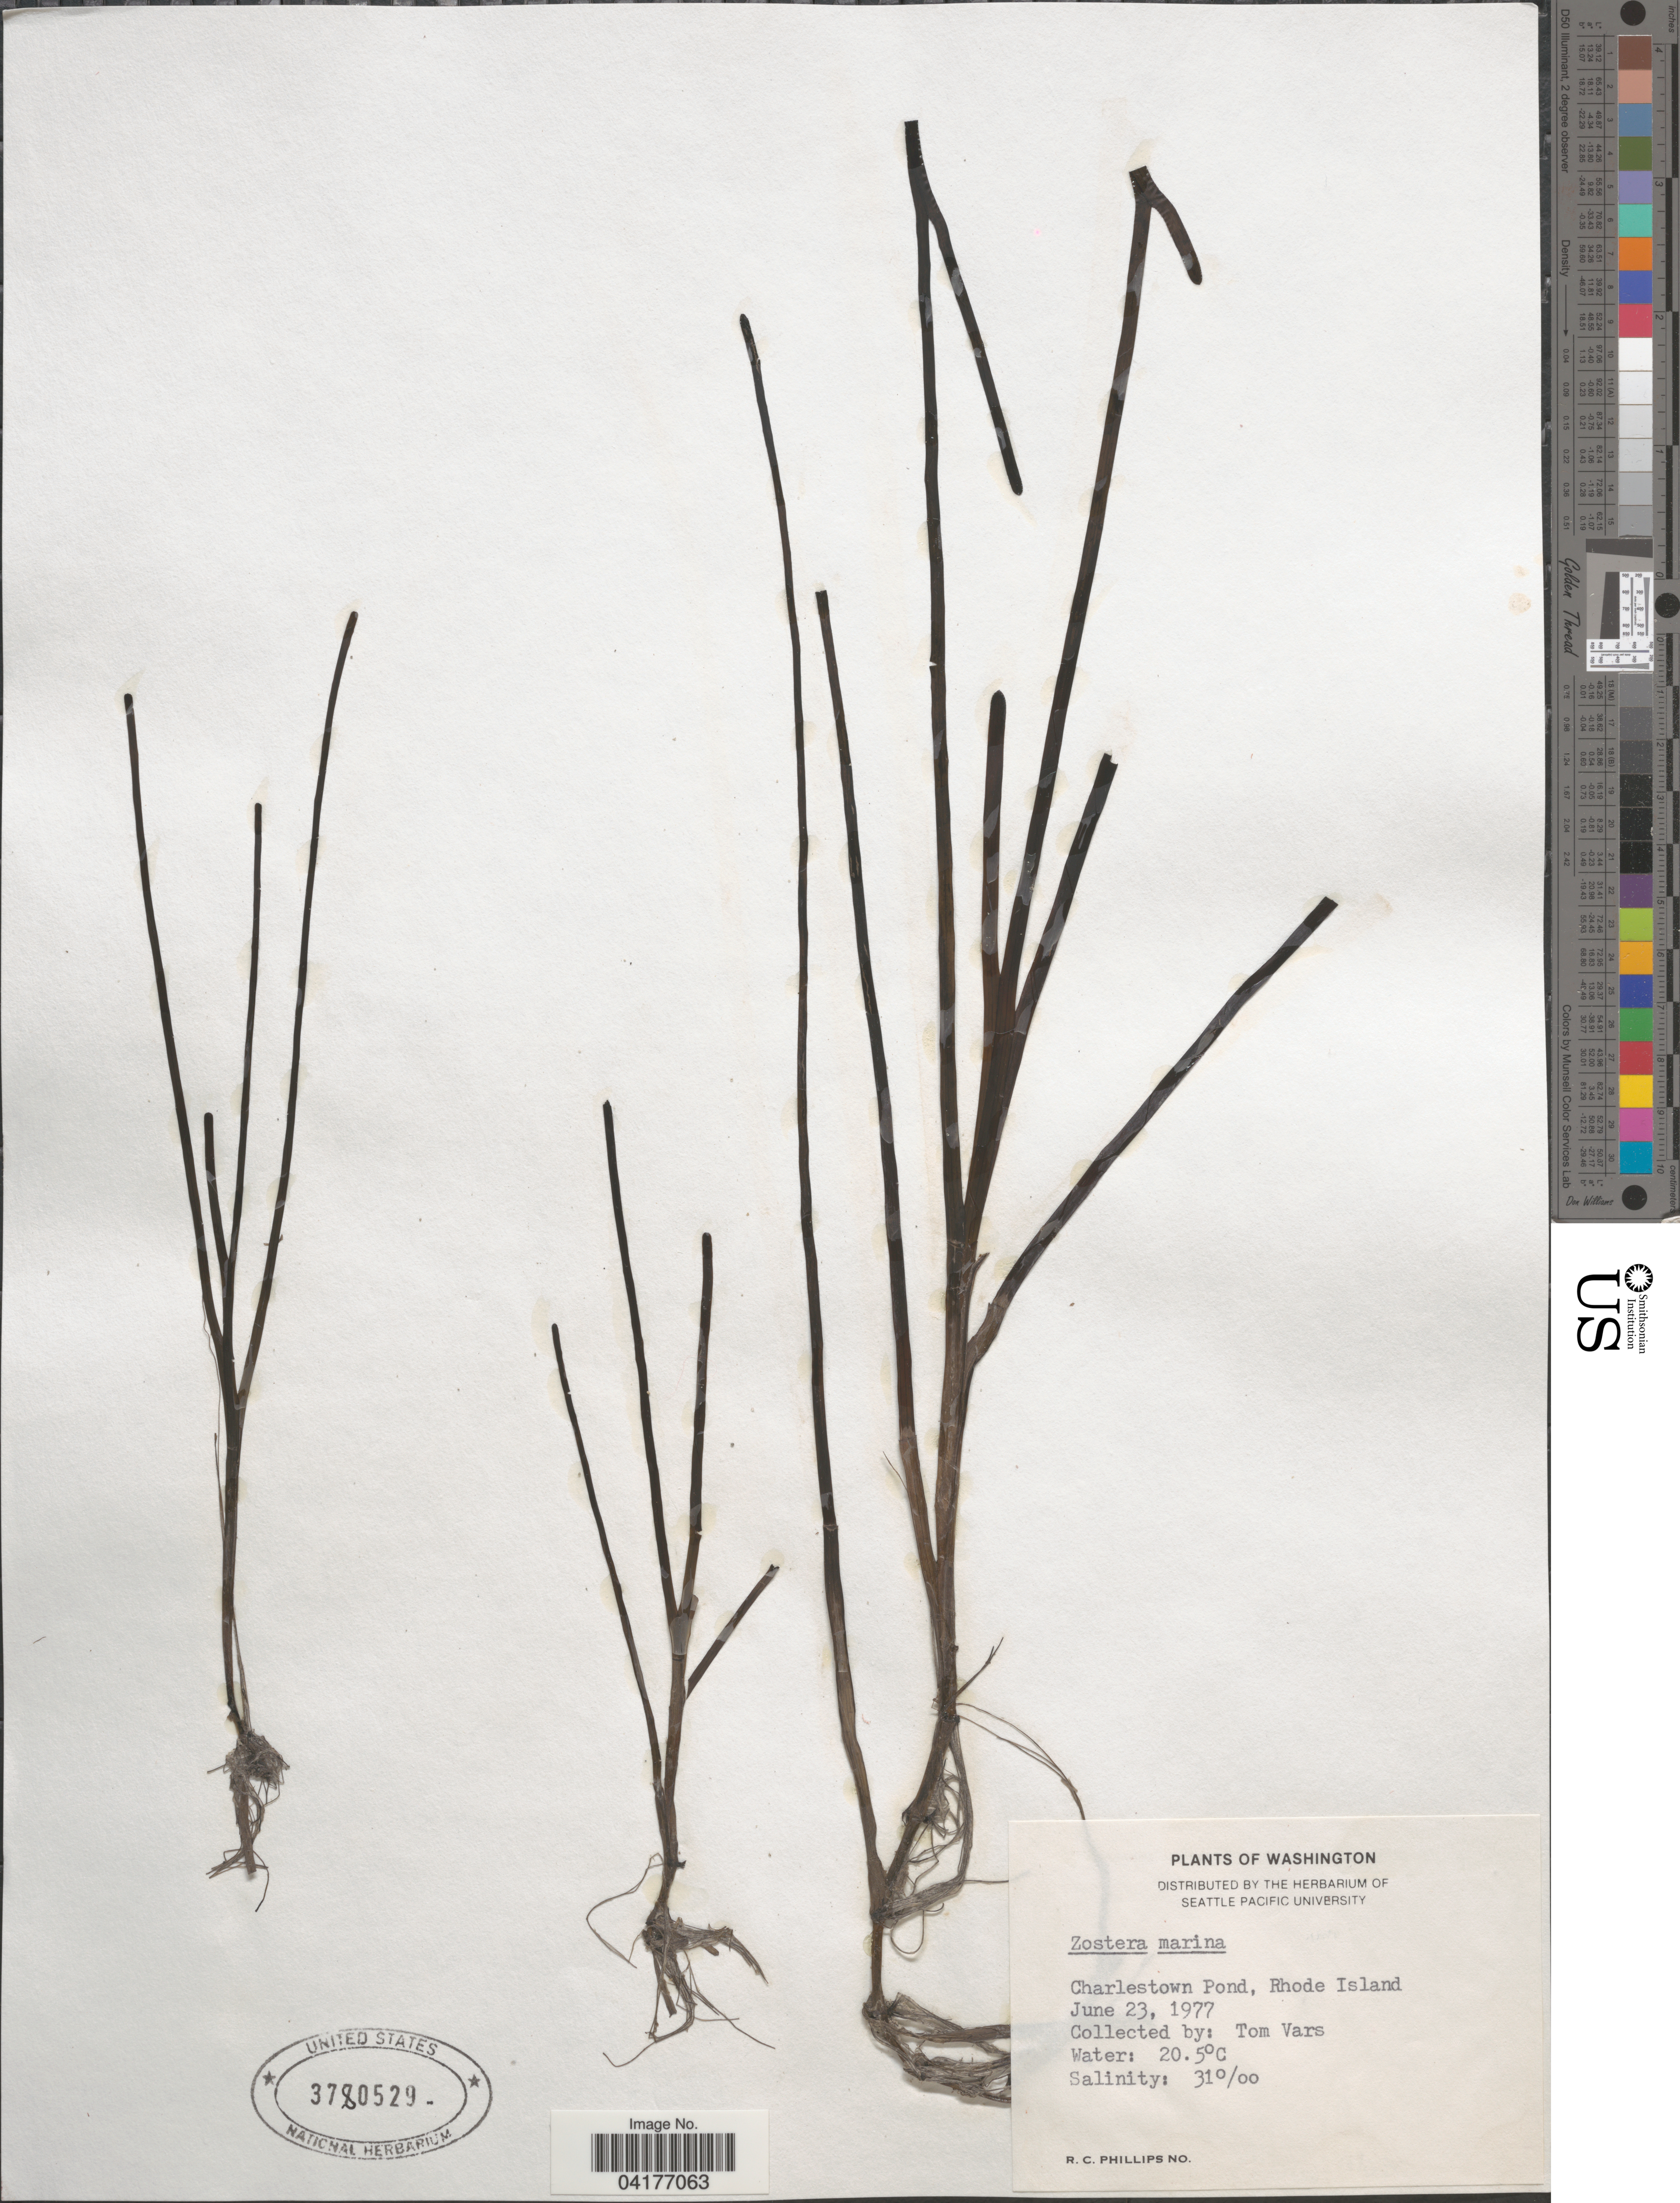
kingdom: Plantae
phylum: Tracheophyta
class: Liliopsida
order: Alismatales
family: Zosteraceae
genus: Zostera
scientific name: Zostera marina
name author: L.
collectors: T. Vars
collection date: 1977-06-23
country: United States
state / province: Rhode Island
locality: Charlestown Pond.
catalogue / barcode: US 3780529